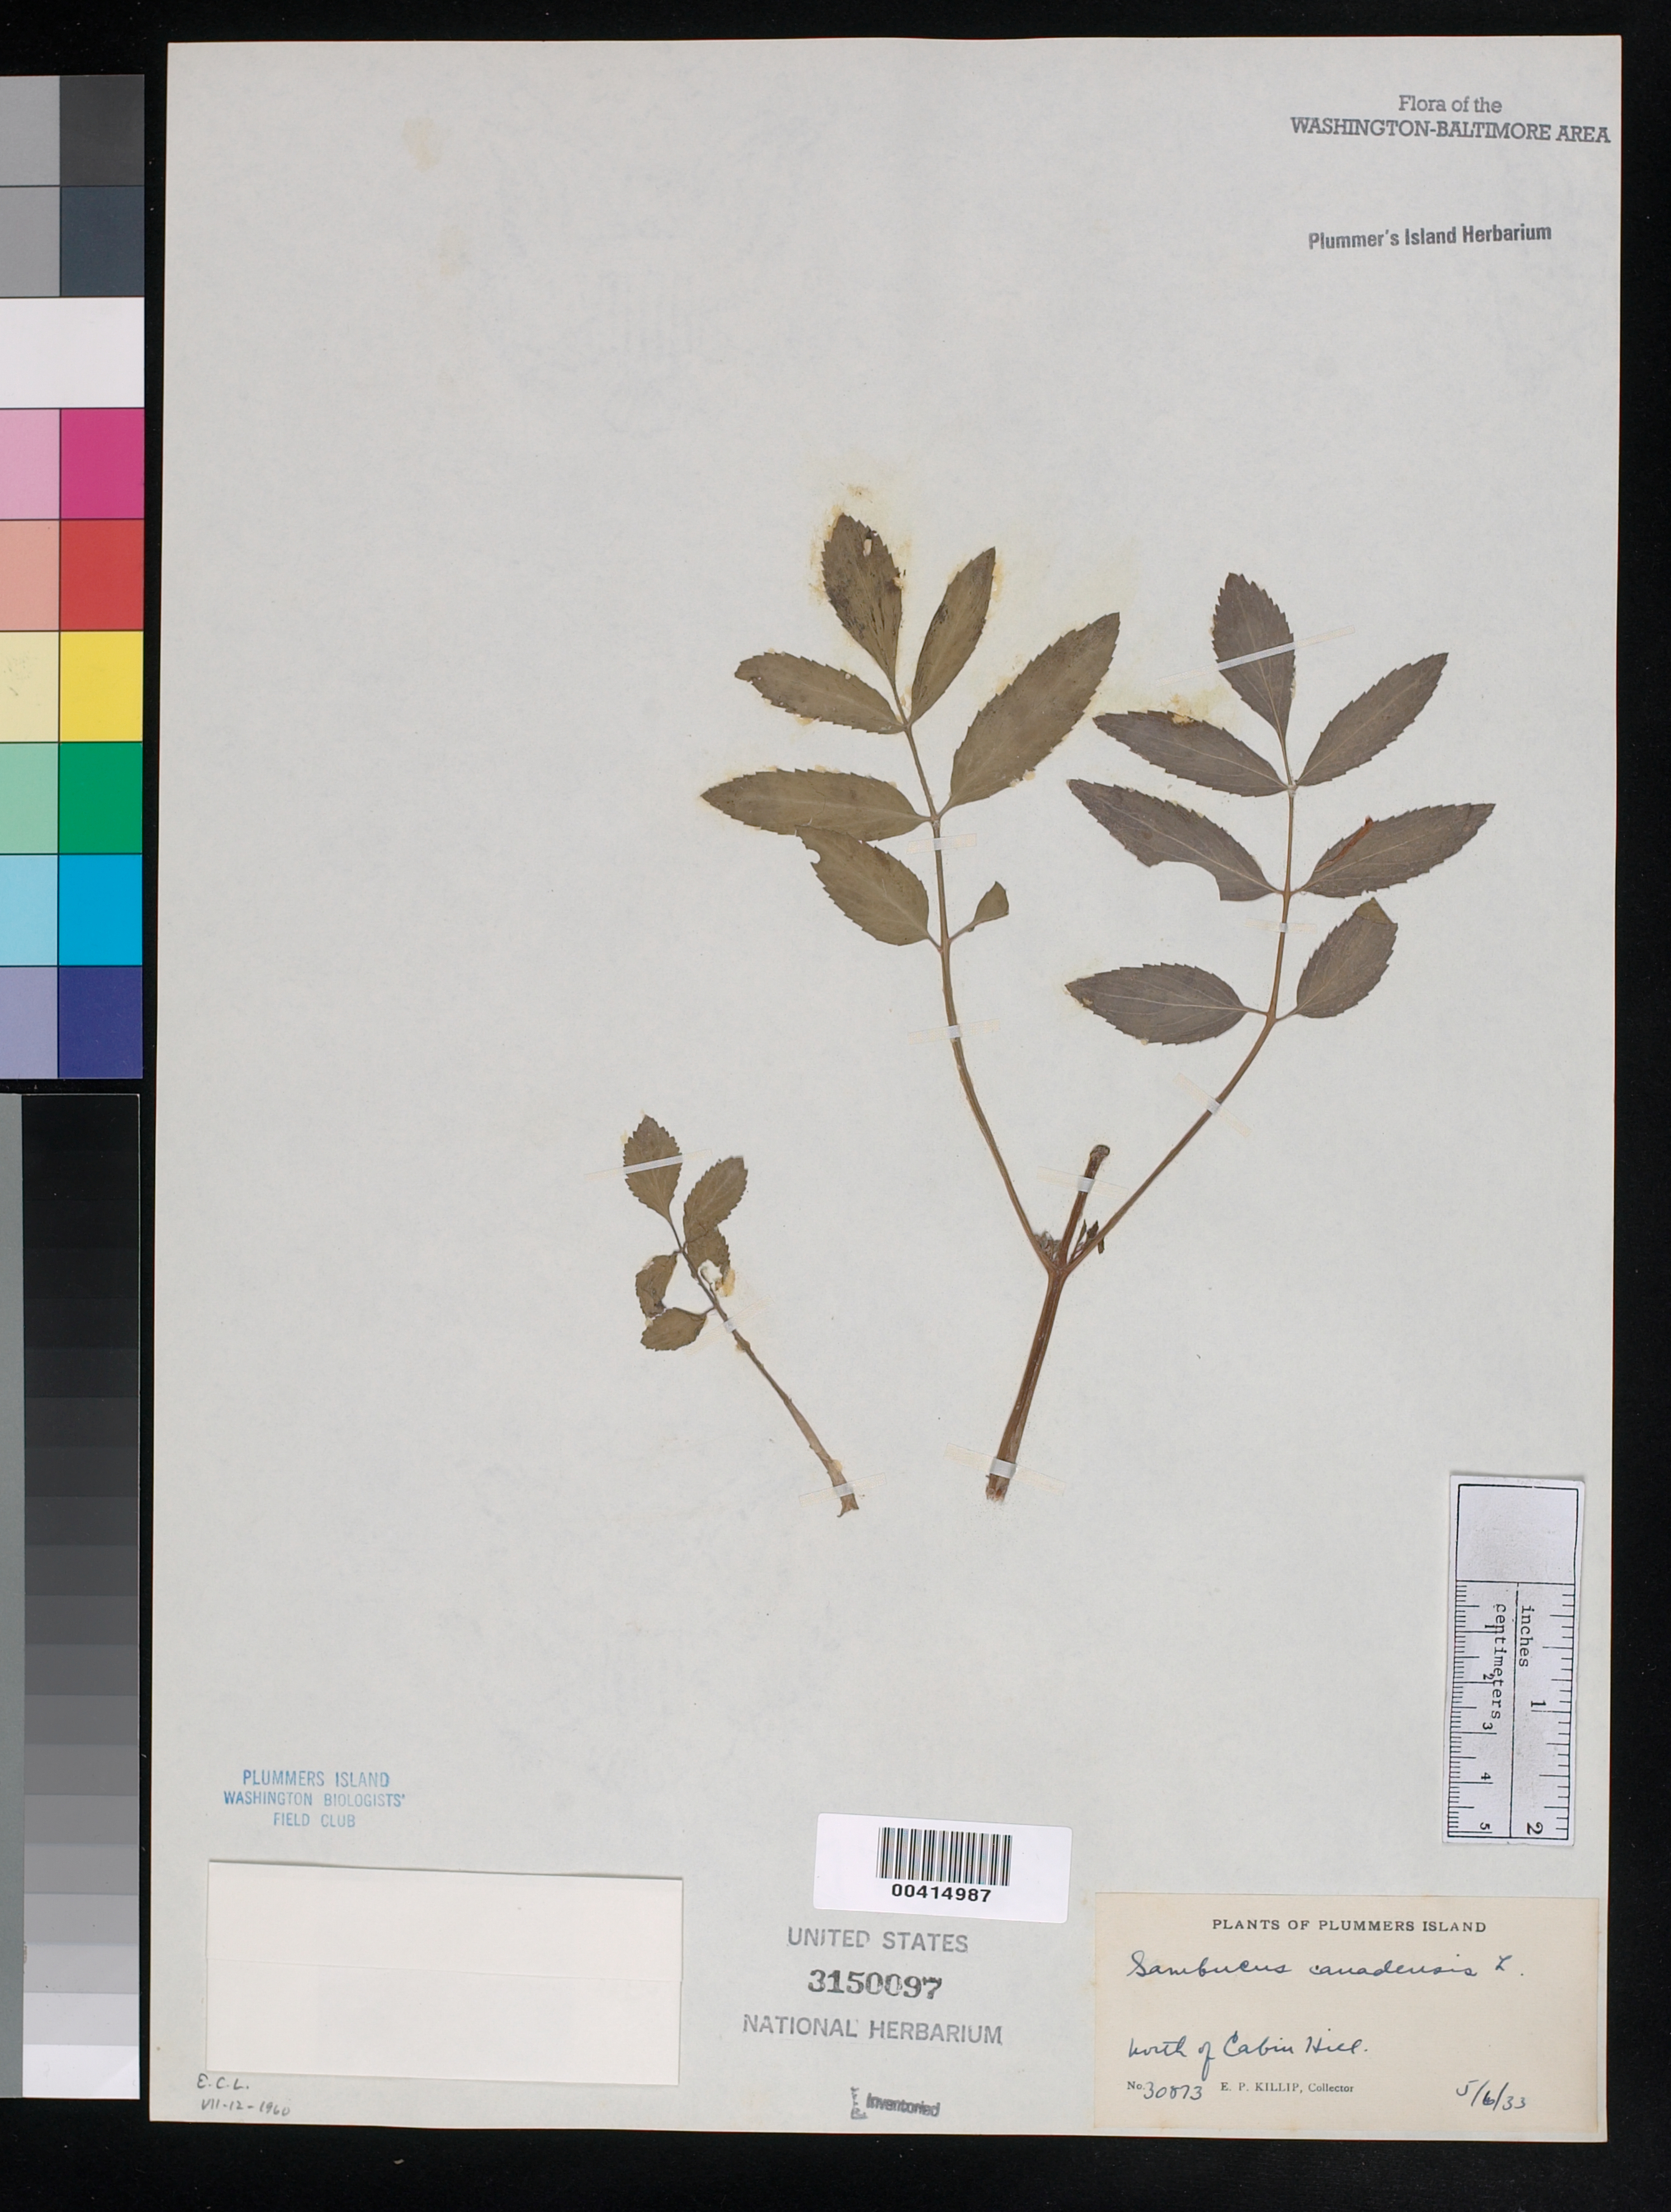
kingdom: Plantae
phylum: Tracheophyta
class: Magnoliopsida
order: Dipsacales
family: Viburnaceae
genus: Sambucus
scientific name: Sambucus canadensis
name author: L.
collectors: E. P. Killip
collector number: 30873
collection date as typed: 06 May 1933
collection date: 1933-05-06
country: United States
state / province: Maryland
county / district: Montgomery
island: Plummers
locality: Plummer's Island; north of Cabin Hill C. & O. Canal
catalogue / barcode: US 3150097